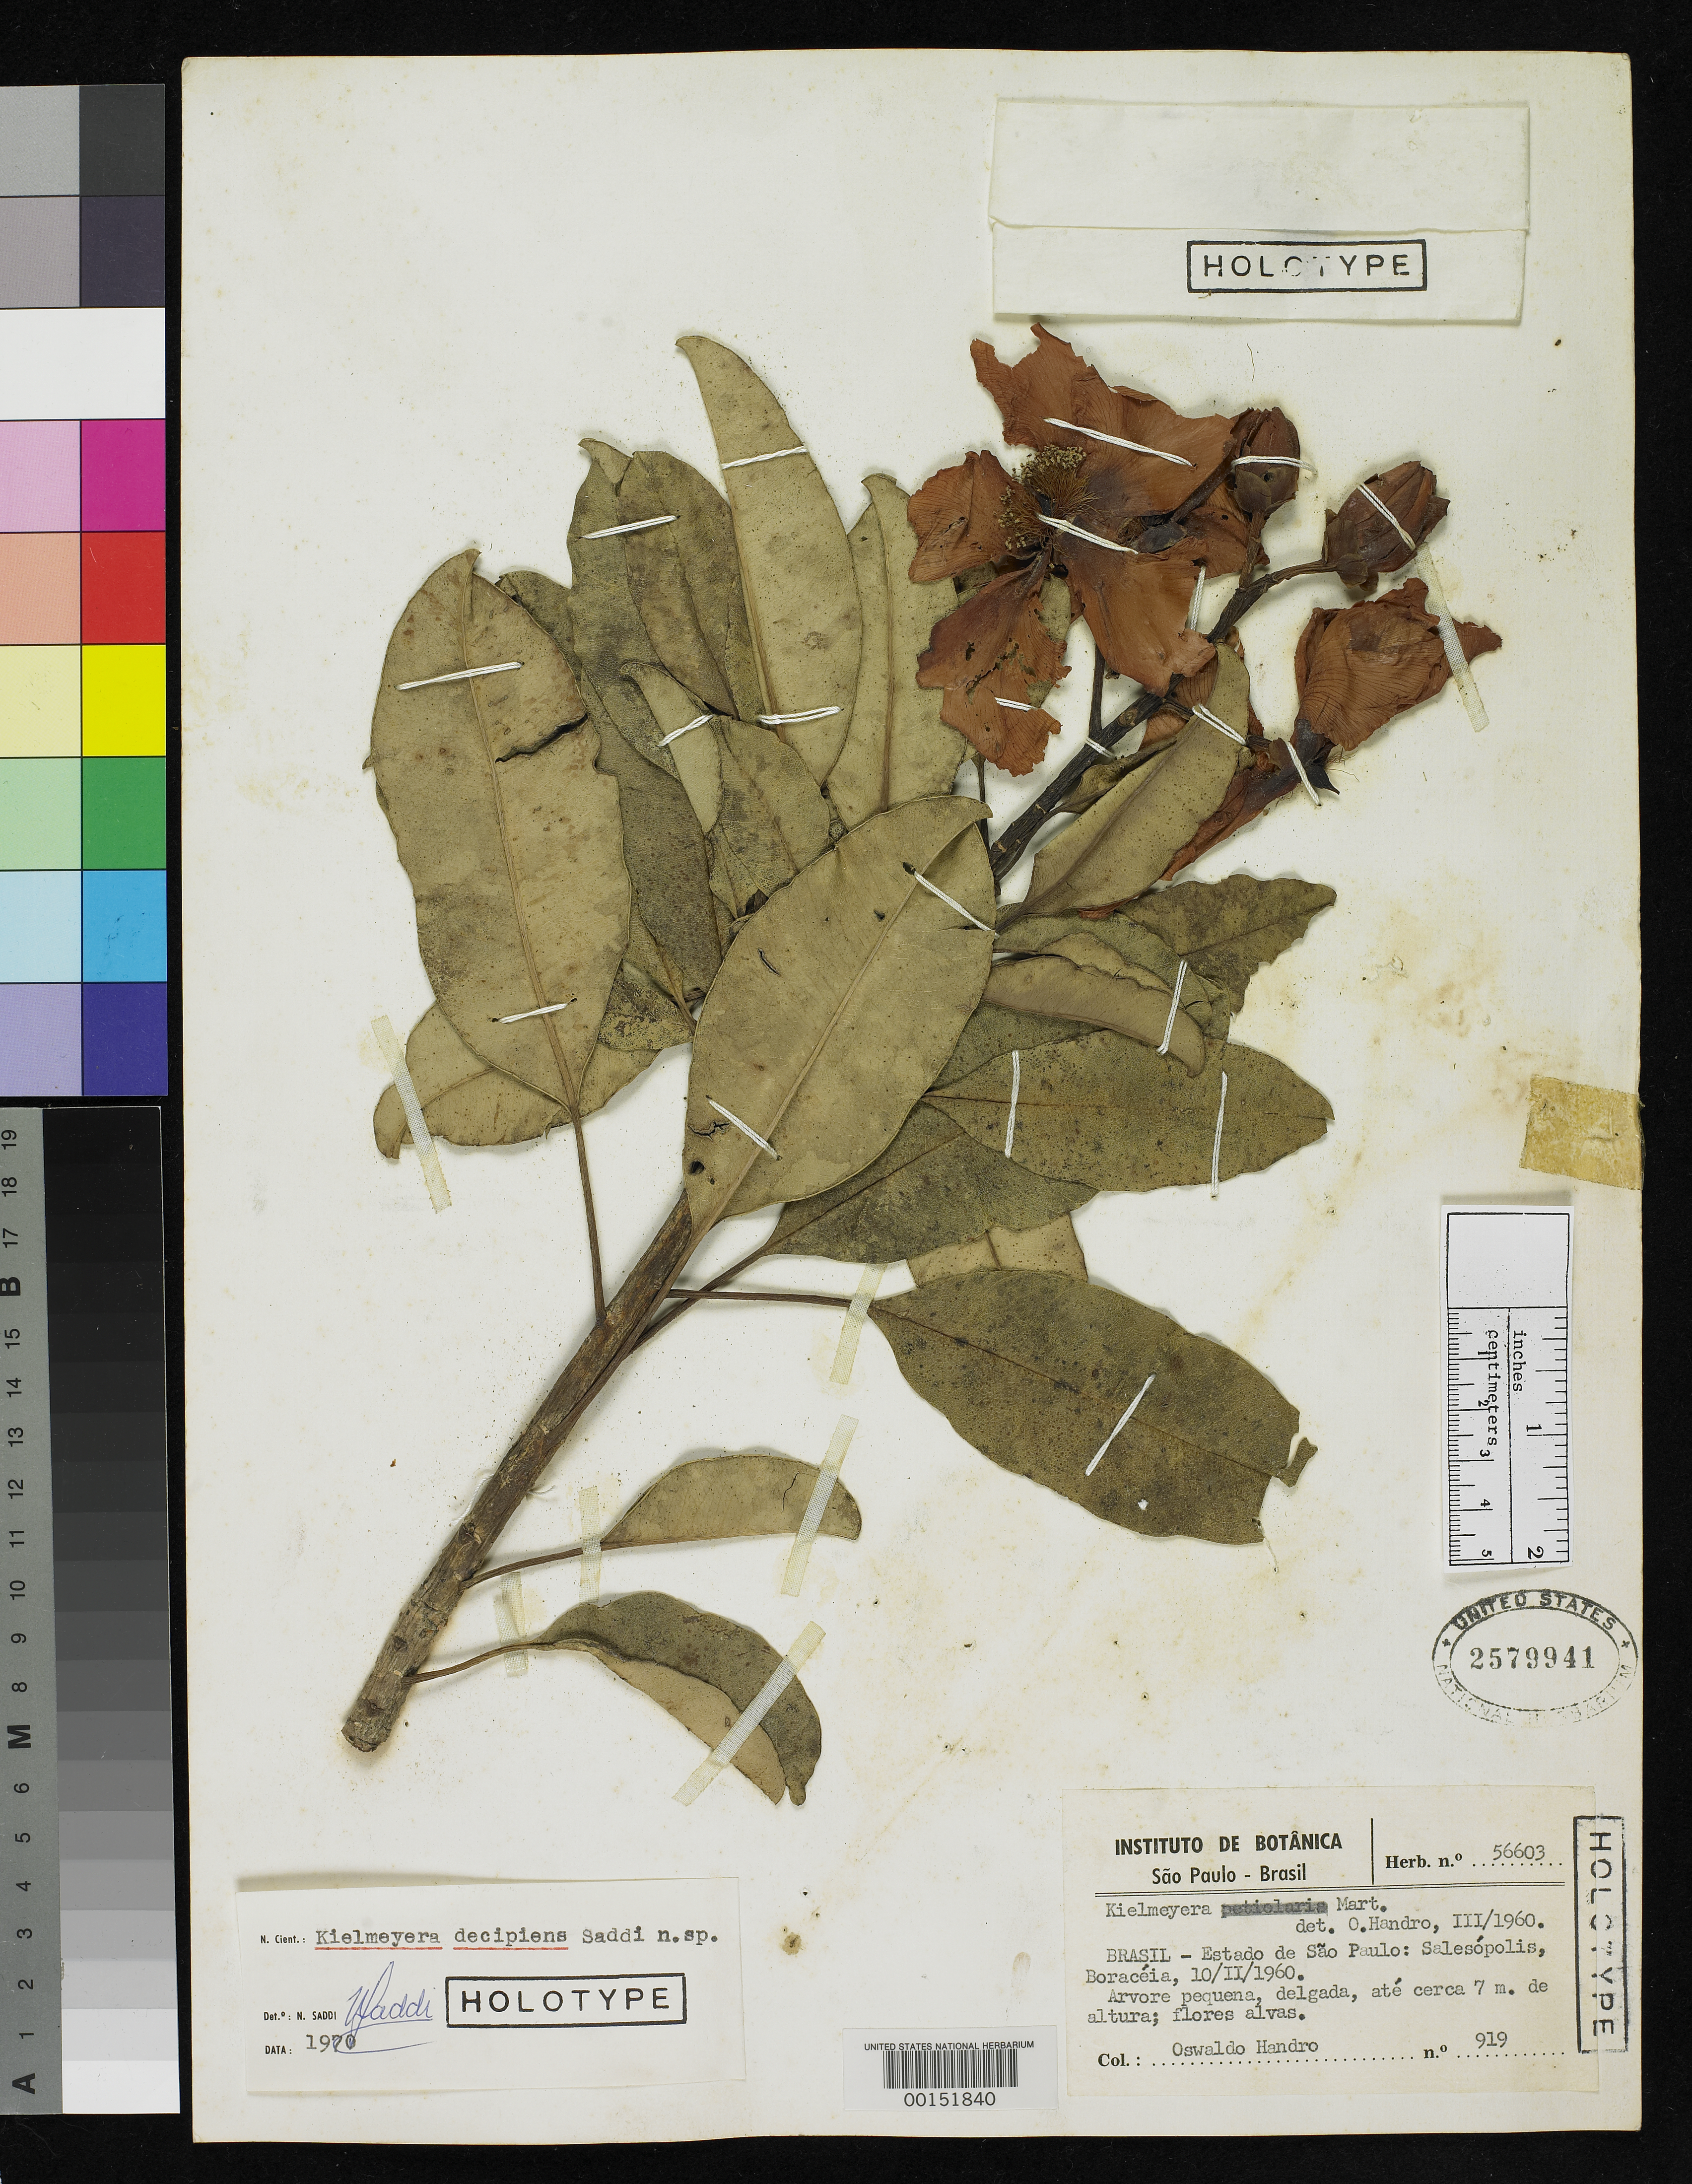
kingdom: Plantae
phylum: Tracheophyta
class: Magnoliopsida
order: Malpighiales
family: Calophyllaceae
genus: Kielmeyera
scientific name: Kielmeyera decipiens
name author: Saddi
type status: Isotype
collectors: O. Handro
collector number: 919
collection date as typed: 10 Feb 1960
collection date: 1960-02-10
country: Brazil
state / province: São Paulo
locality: Salesopolis, Boraceia.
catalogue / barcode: US 2579941